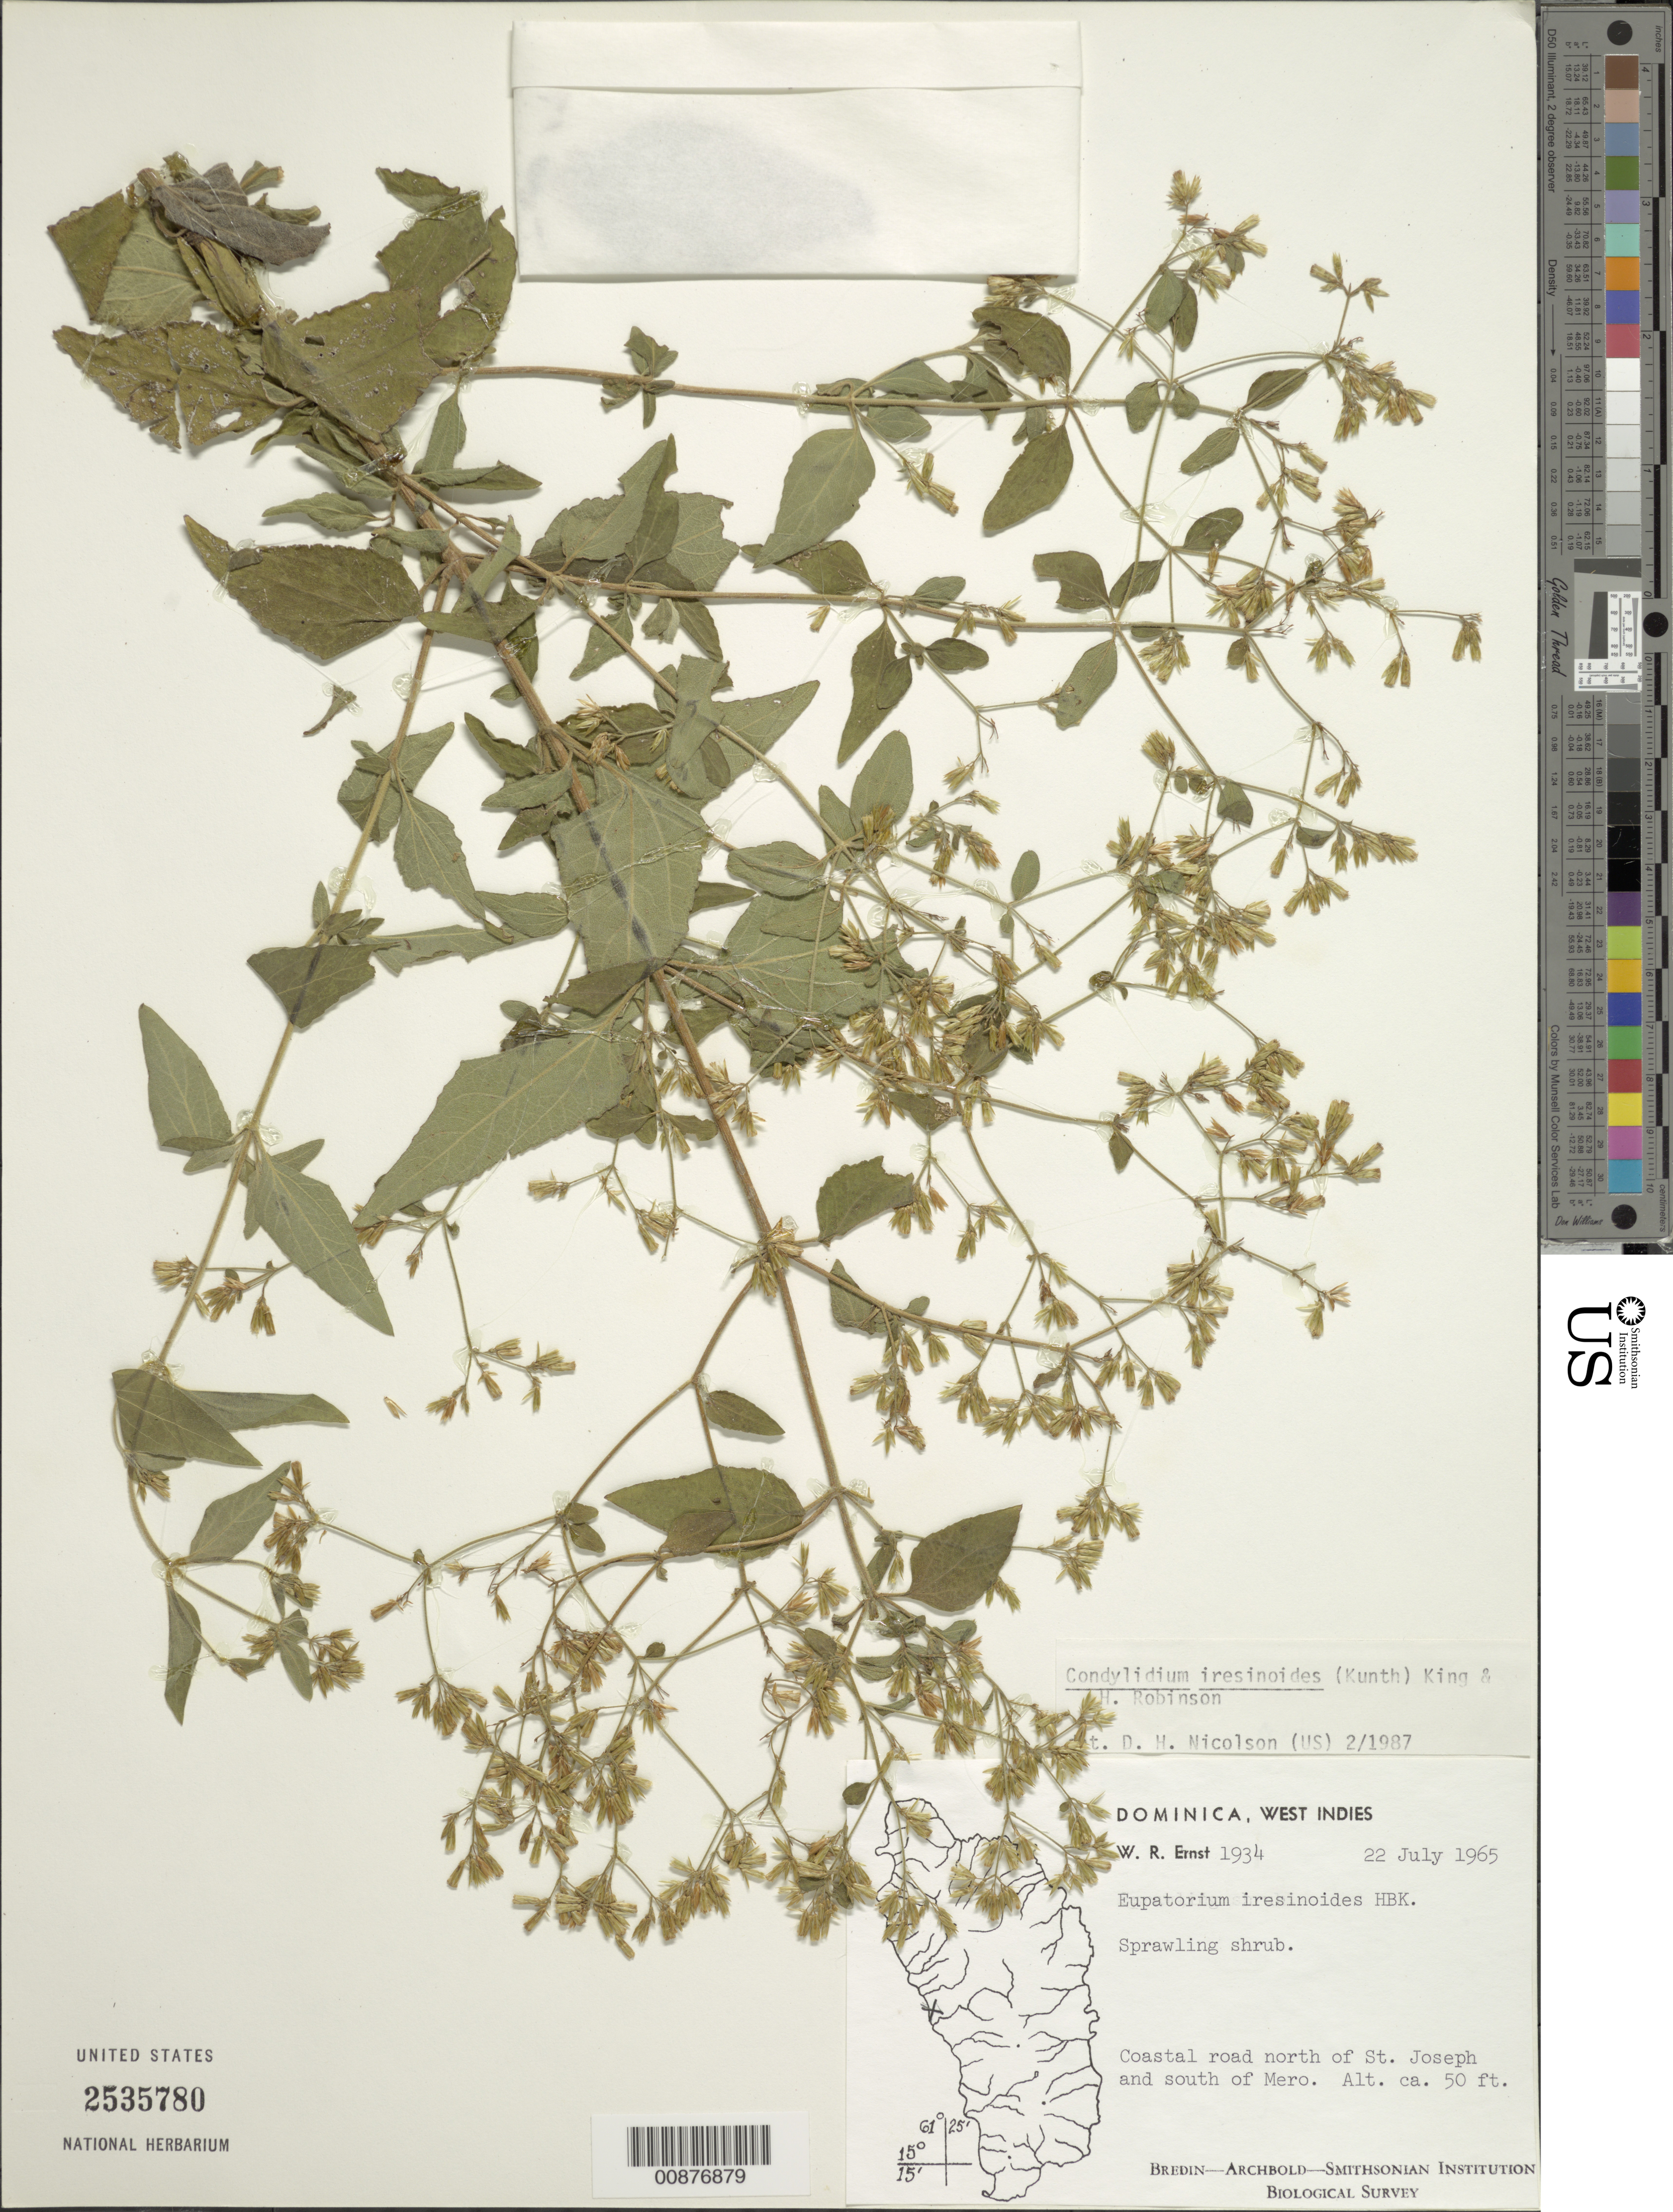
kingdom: Plantae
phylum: Tracheophyta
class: Magnoliopsida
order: Asterales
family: Asteraceae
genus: Condylidium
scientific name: Condylidium iresinoides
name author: (Kunth) R.M. King & H. Rob.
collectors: W. R. Ernst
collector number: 1934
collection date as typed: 22 Jul 1965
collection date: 1965-07-22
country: Dominica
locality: Road north of St. Joseph and south of Mero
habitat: Along coastal road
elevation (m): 15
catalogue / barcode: US 2535780